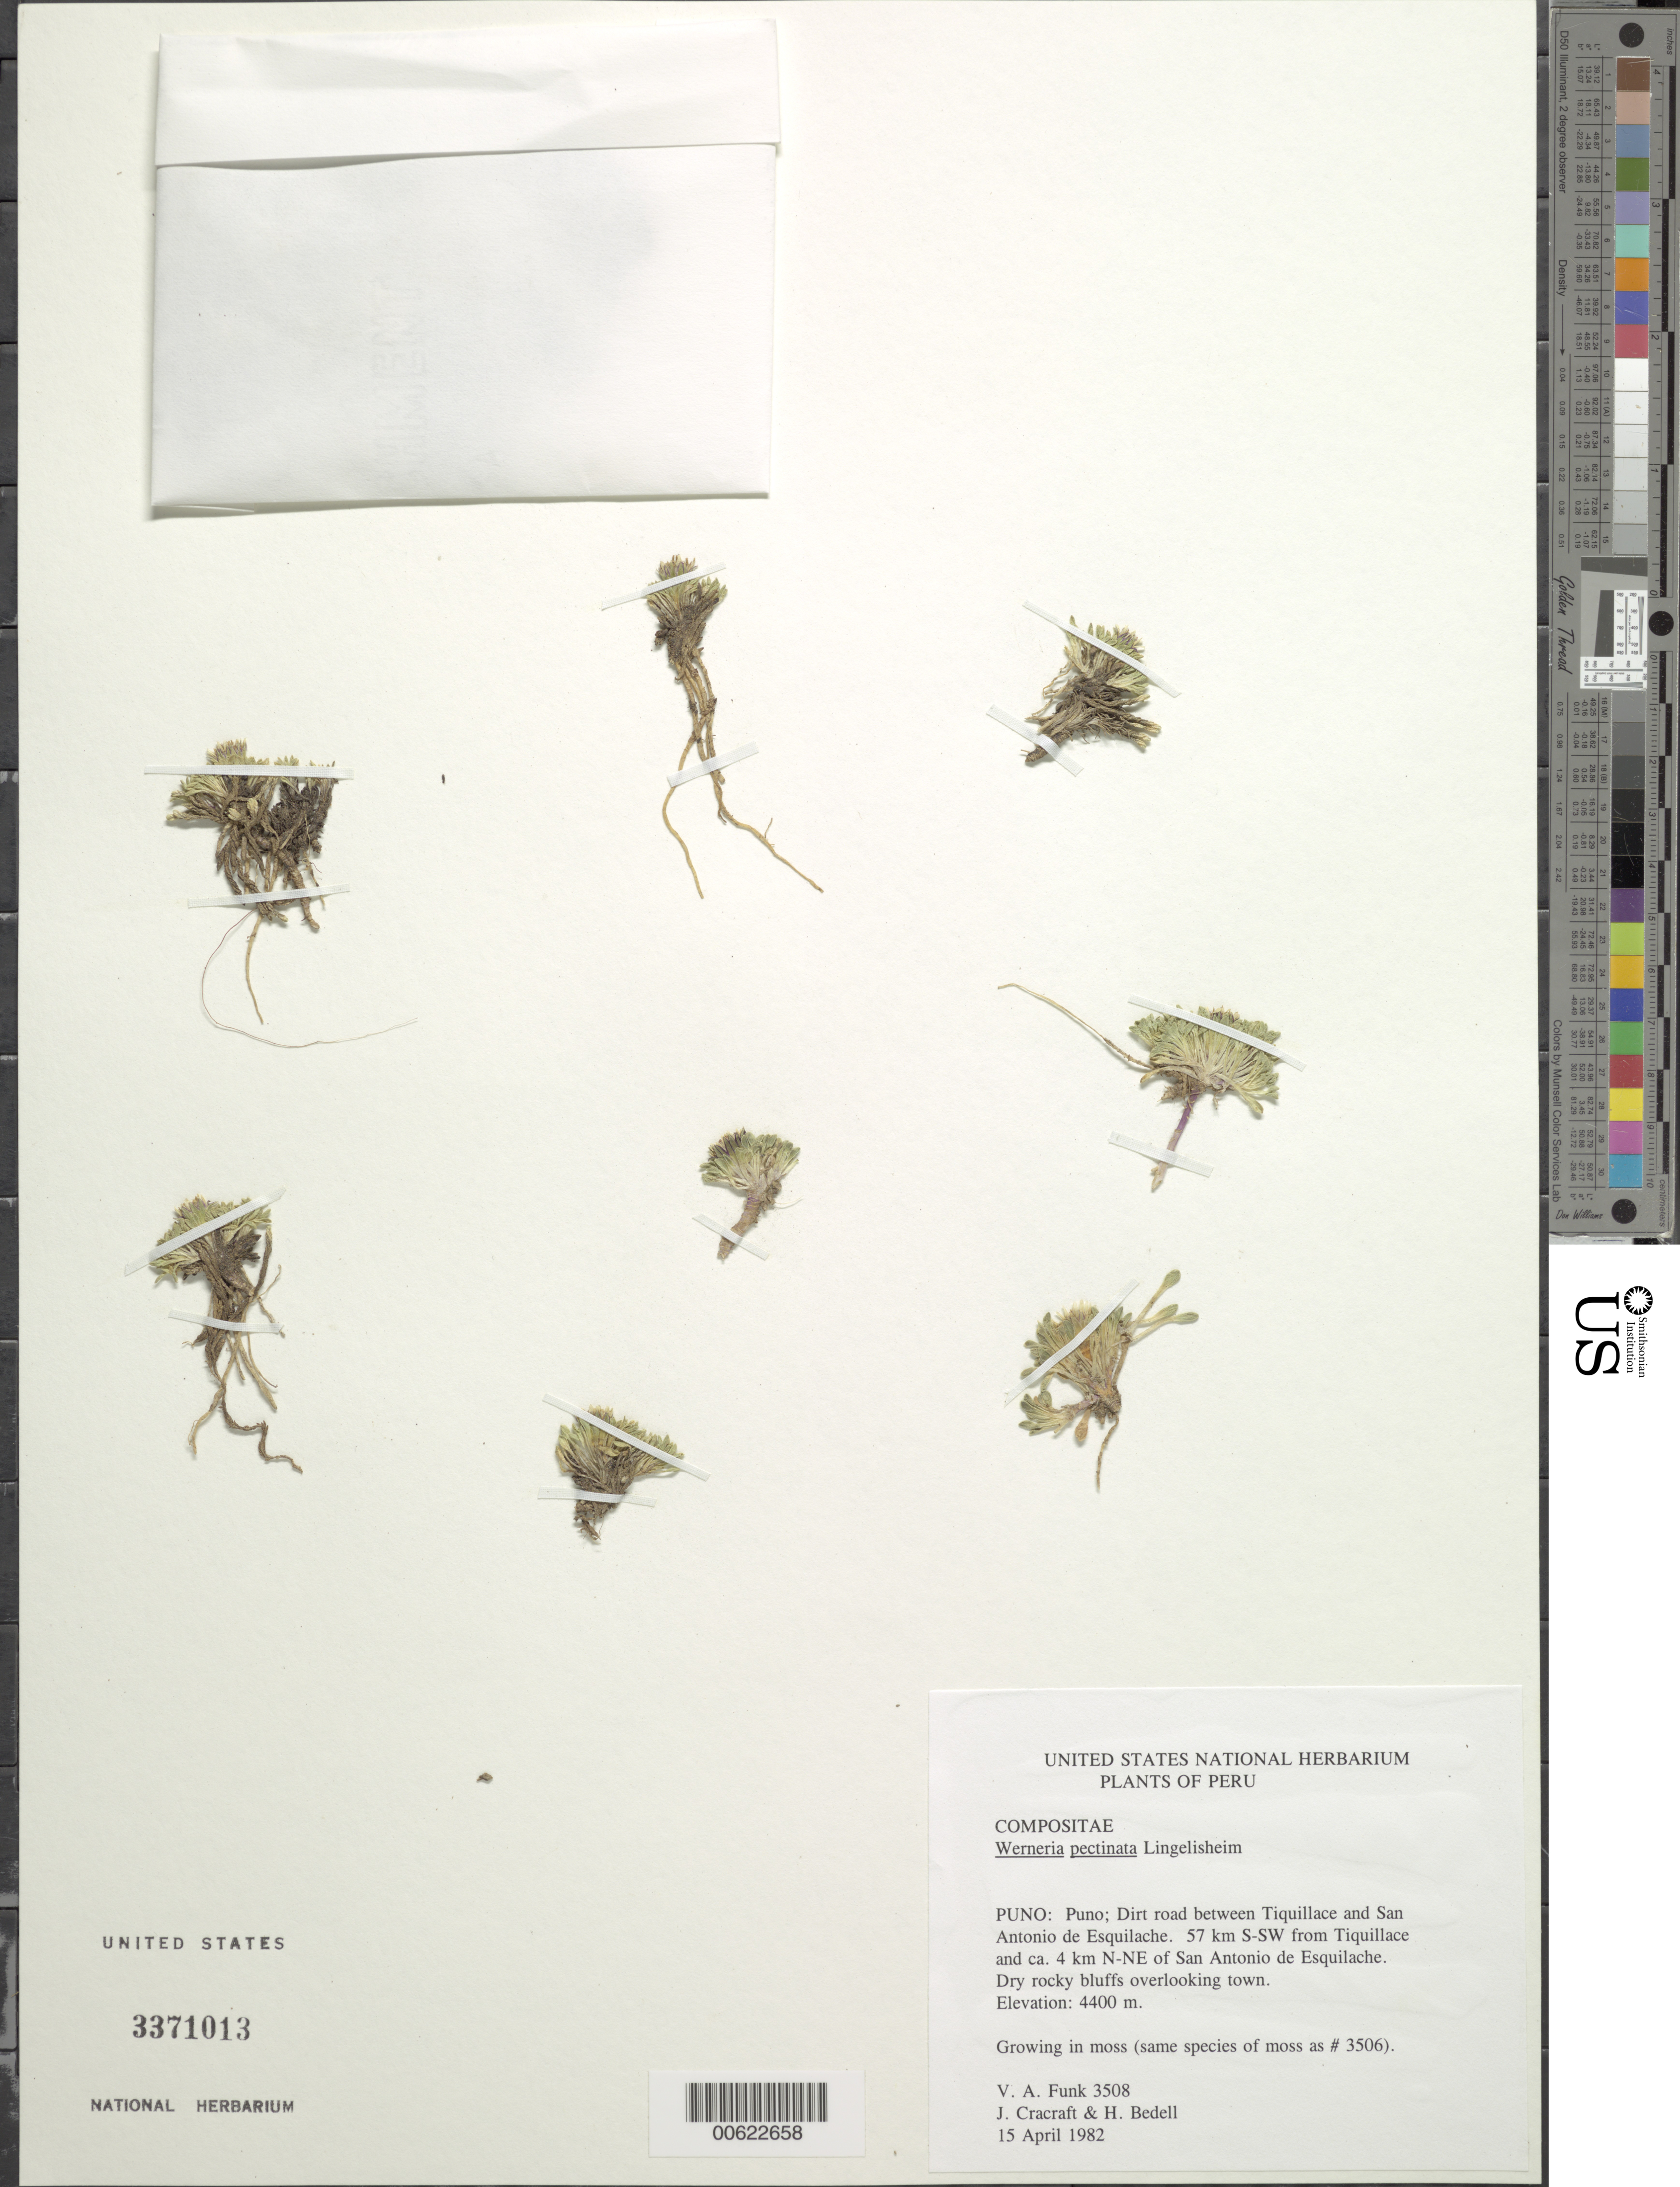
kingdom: Plantae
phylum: Tracheophyta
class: Magnoliopsida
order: Asterales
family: Asteraceae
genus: Werneria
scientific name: Werneria pectinata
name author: Lingelsh.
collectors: V. Funk & J. L. Cracraft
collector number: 3508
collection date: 1982-04-15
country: Peru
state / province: Puno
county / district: Puno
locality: Tiquillace to San Antonio de Esquilache, 57 km S-SW from Tiquillace and ca. 4 km N-NE of San Antonio de Esquilache. Dry rocky bluffs overlooking town.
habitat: Dry rocky bluffs overling town. Growing in moss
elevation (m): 4400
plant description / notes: Growing in moss (same species of moss as # 3506).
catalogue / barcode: US 3371013